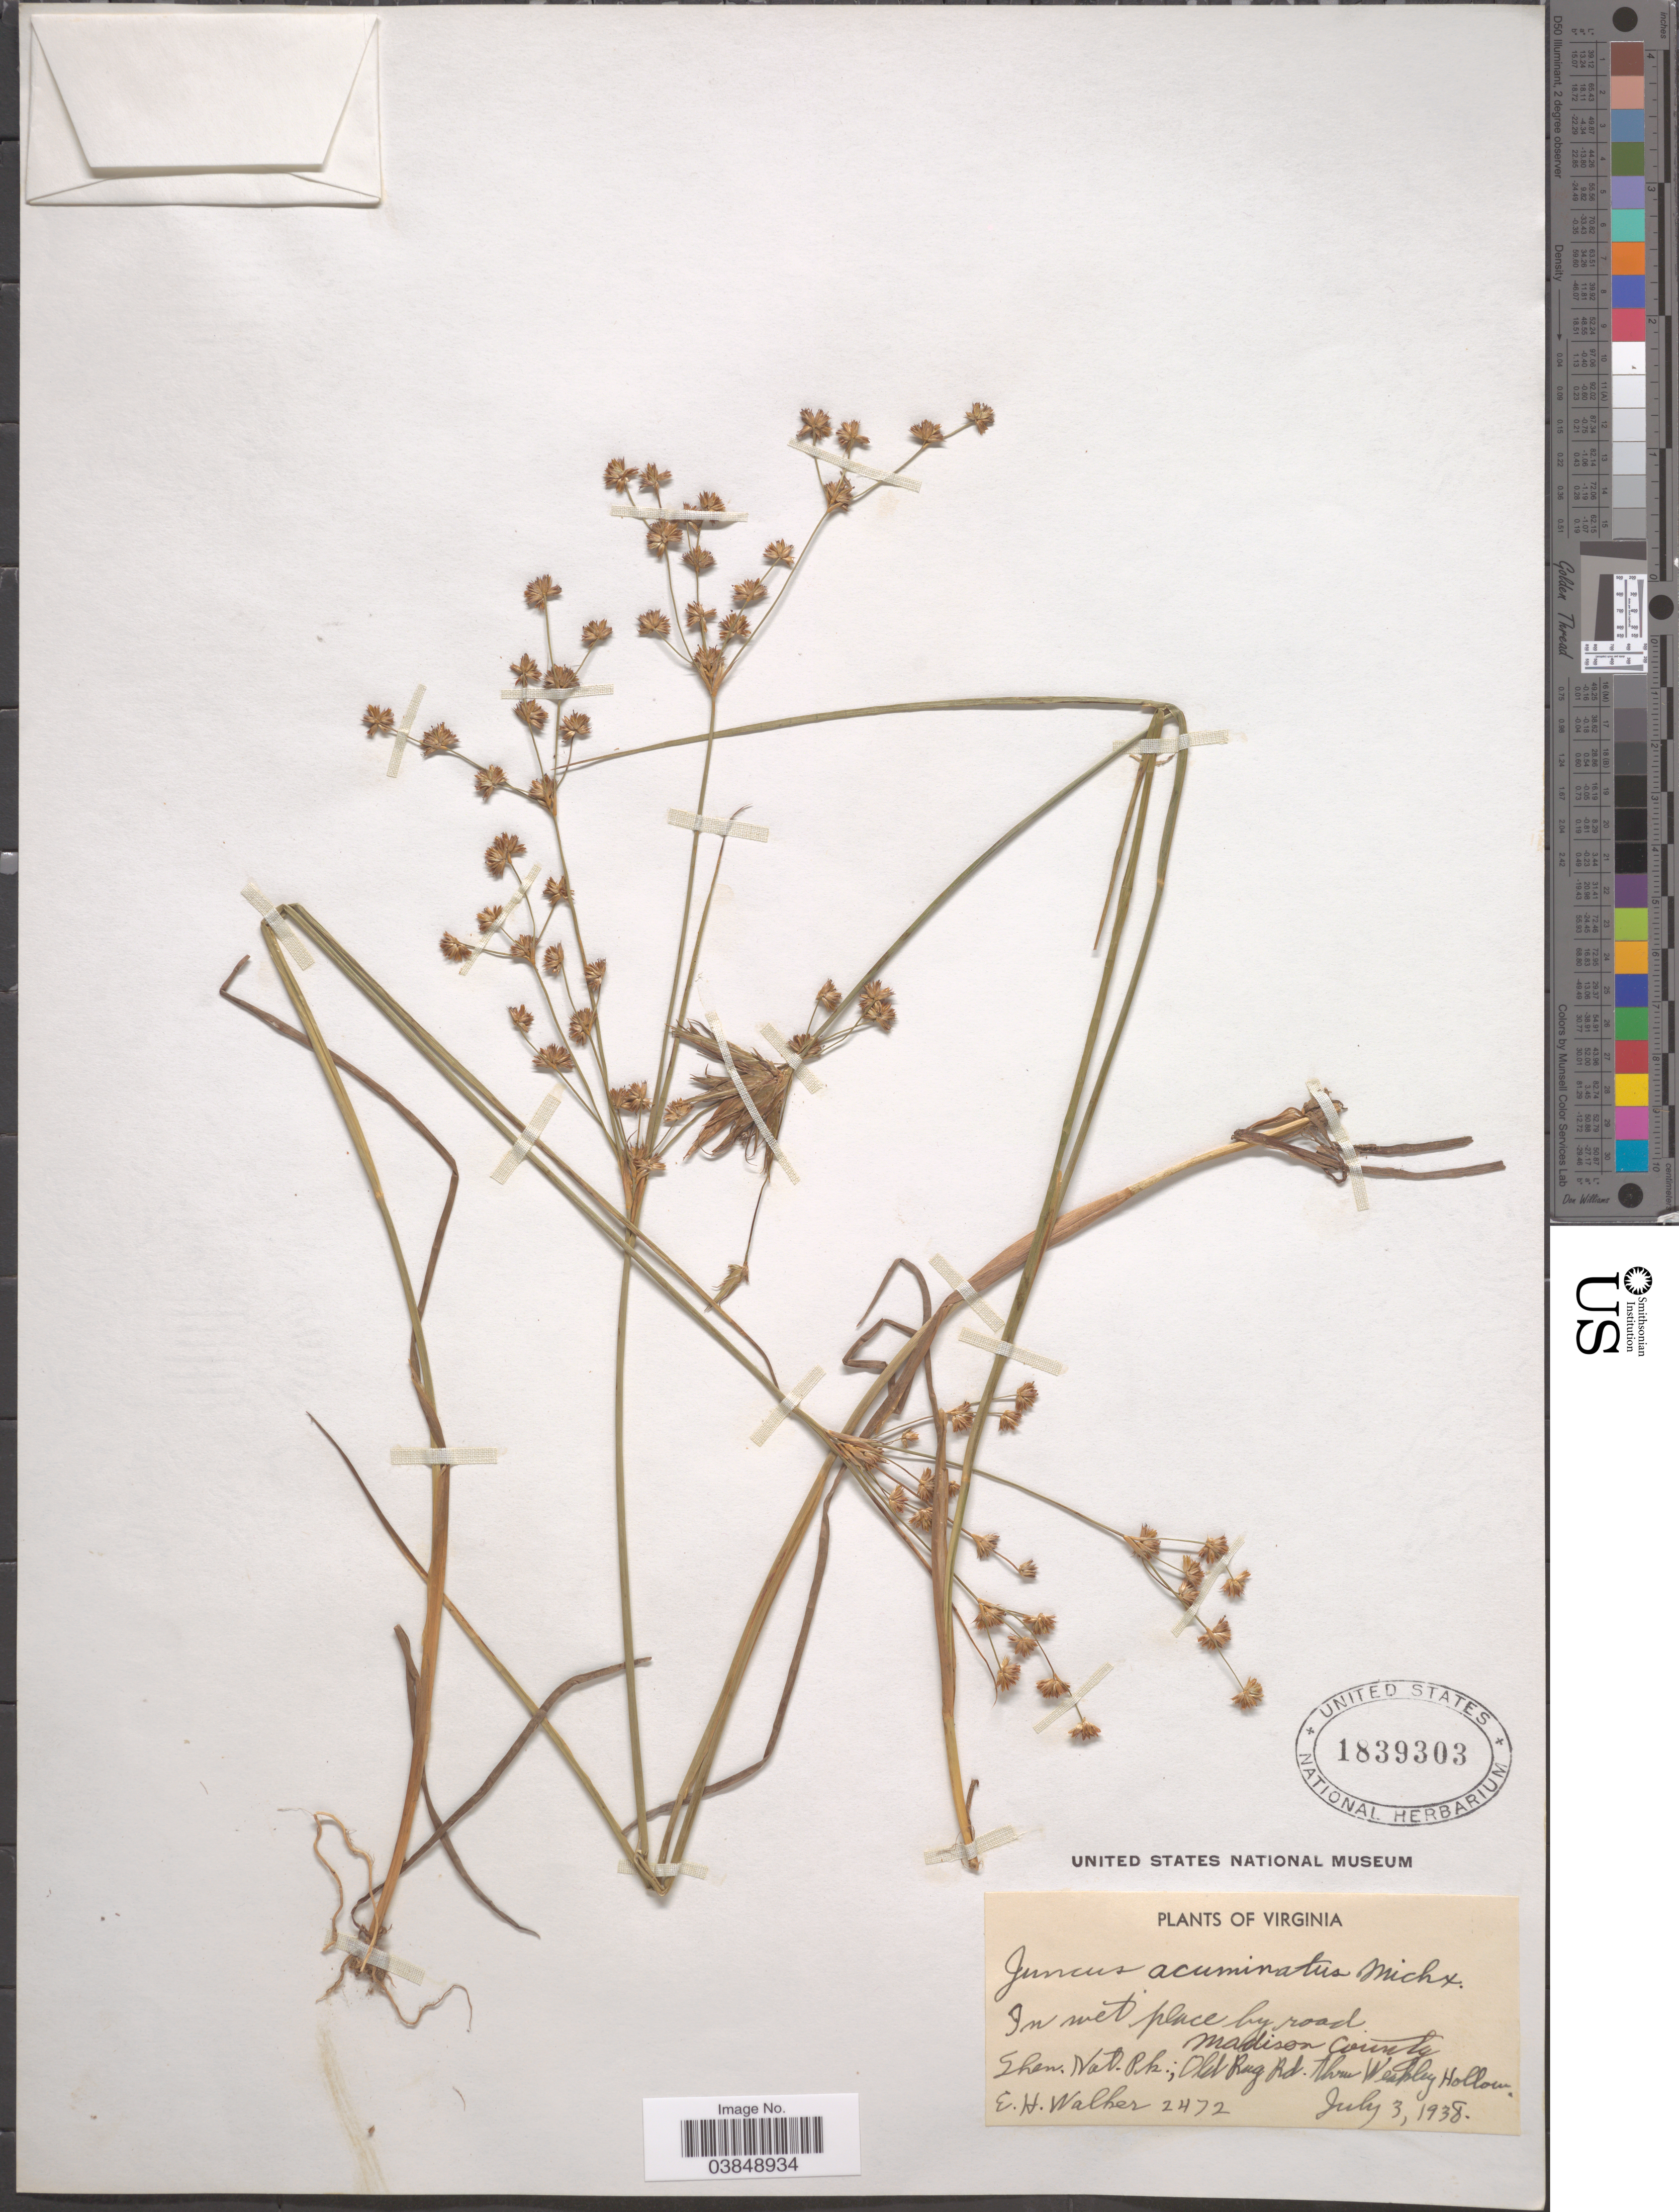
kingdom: Plantae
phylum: Tracheophyta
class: Liliopsida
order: Poales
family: Juncaceae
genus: Juncus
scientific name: Juncus acuminatus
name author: Michx.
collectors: E. H. Walker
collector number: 2472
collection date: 1938-07-03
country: United States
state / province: Virginia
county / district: Madison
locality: Shen. Nat. Pk.; Old Rag Rd. thru Weakley Hollow.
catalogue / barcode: US 1839303